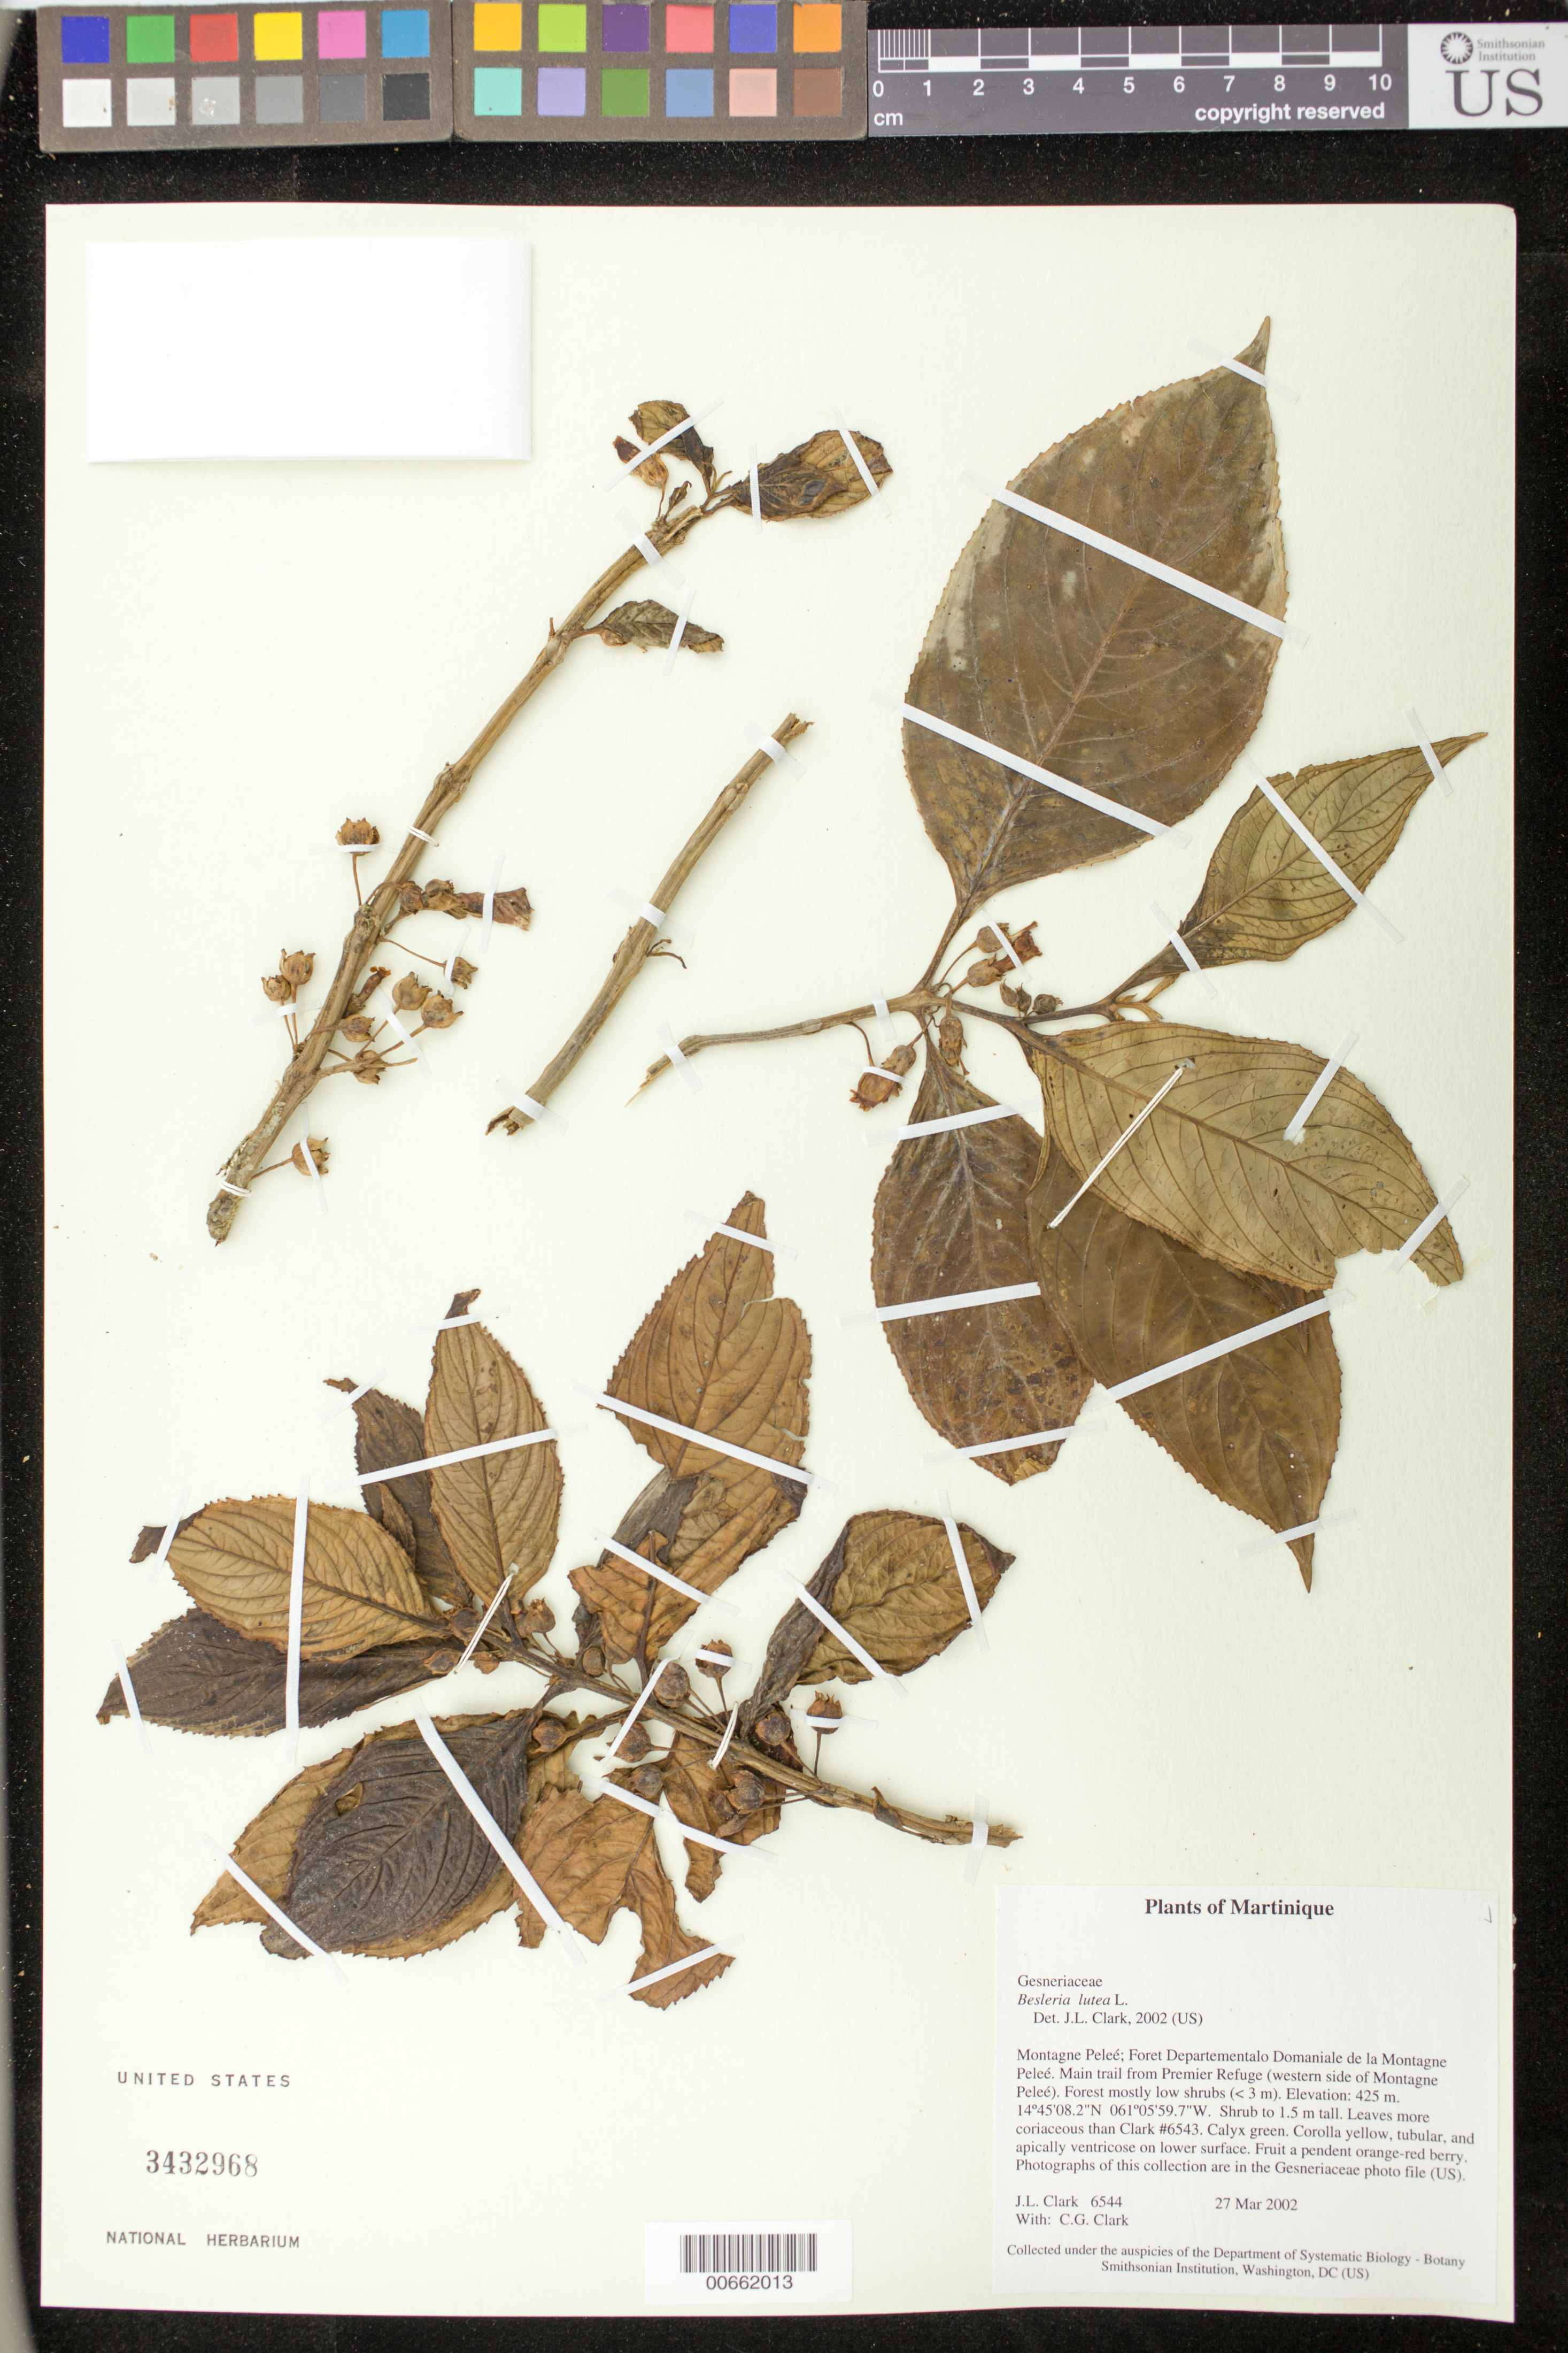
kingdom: Plantae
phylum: Tracheophyta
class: Magnoliopsida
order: Lamiales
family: Gesneriaceae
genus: Besleria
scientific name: Besleria lutea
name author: L.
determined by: Clark, J. L., (SEL), The Marie Selby Botanical Garden (UNITED STATES)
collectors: J. L. Clark & C. G. Clark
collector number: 6544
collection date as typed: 27 Mar 2002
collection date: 2002-03-27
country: Martinique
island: Martinique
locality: Montagne Pelée: Forêt Departementalo Domaniale de la Montagne Pelée; main trail from Premier Refuge (western side of Montagne Pelée)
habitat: Forest mostly low shrubs (< 3m)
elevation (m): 425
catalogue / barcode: US 3432968